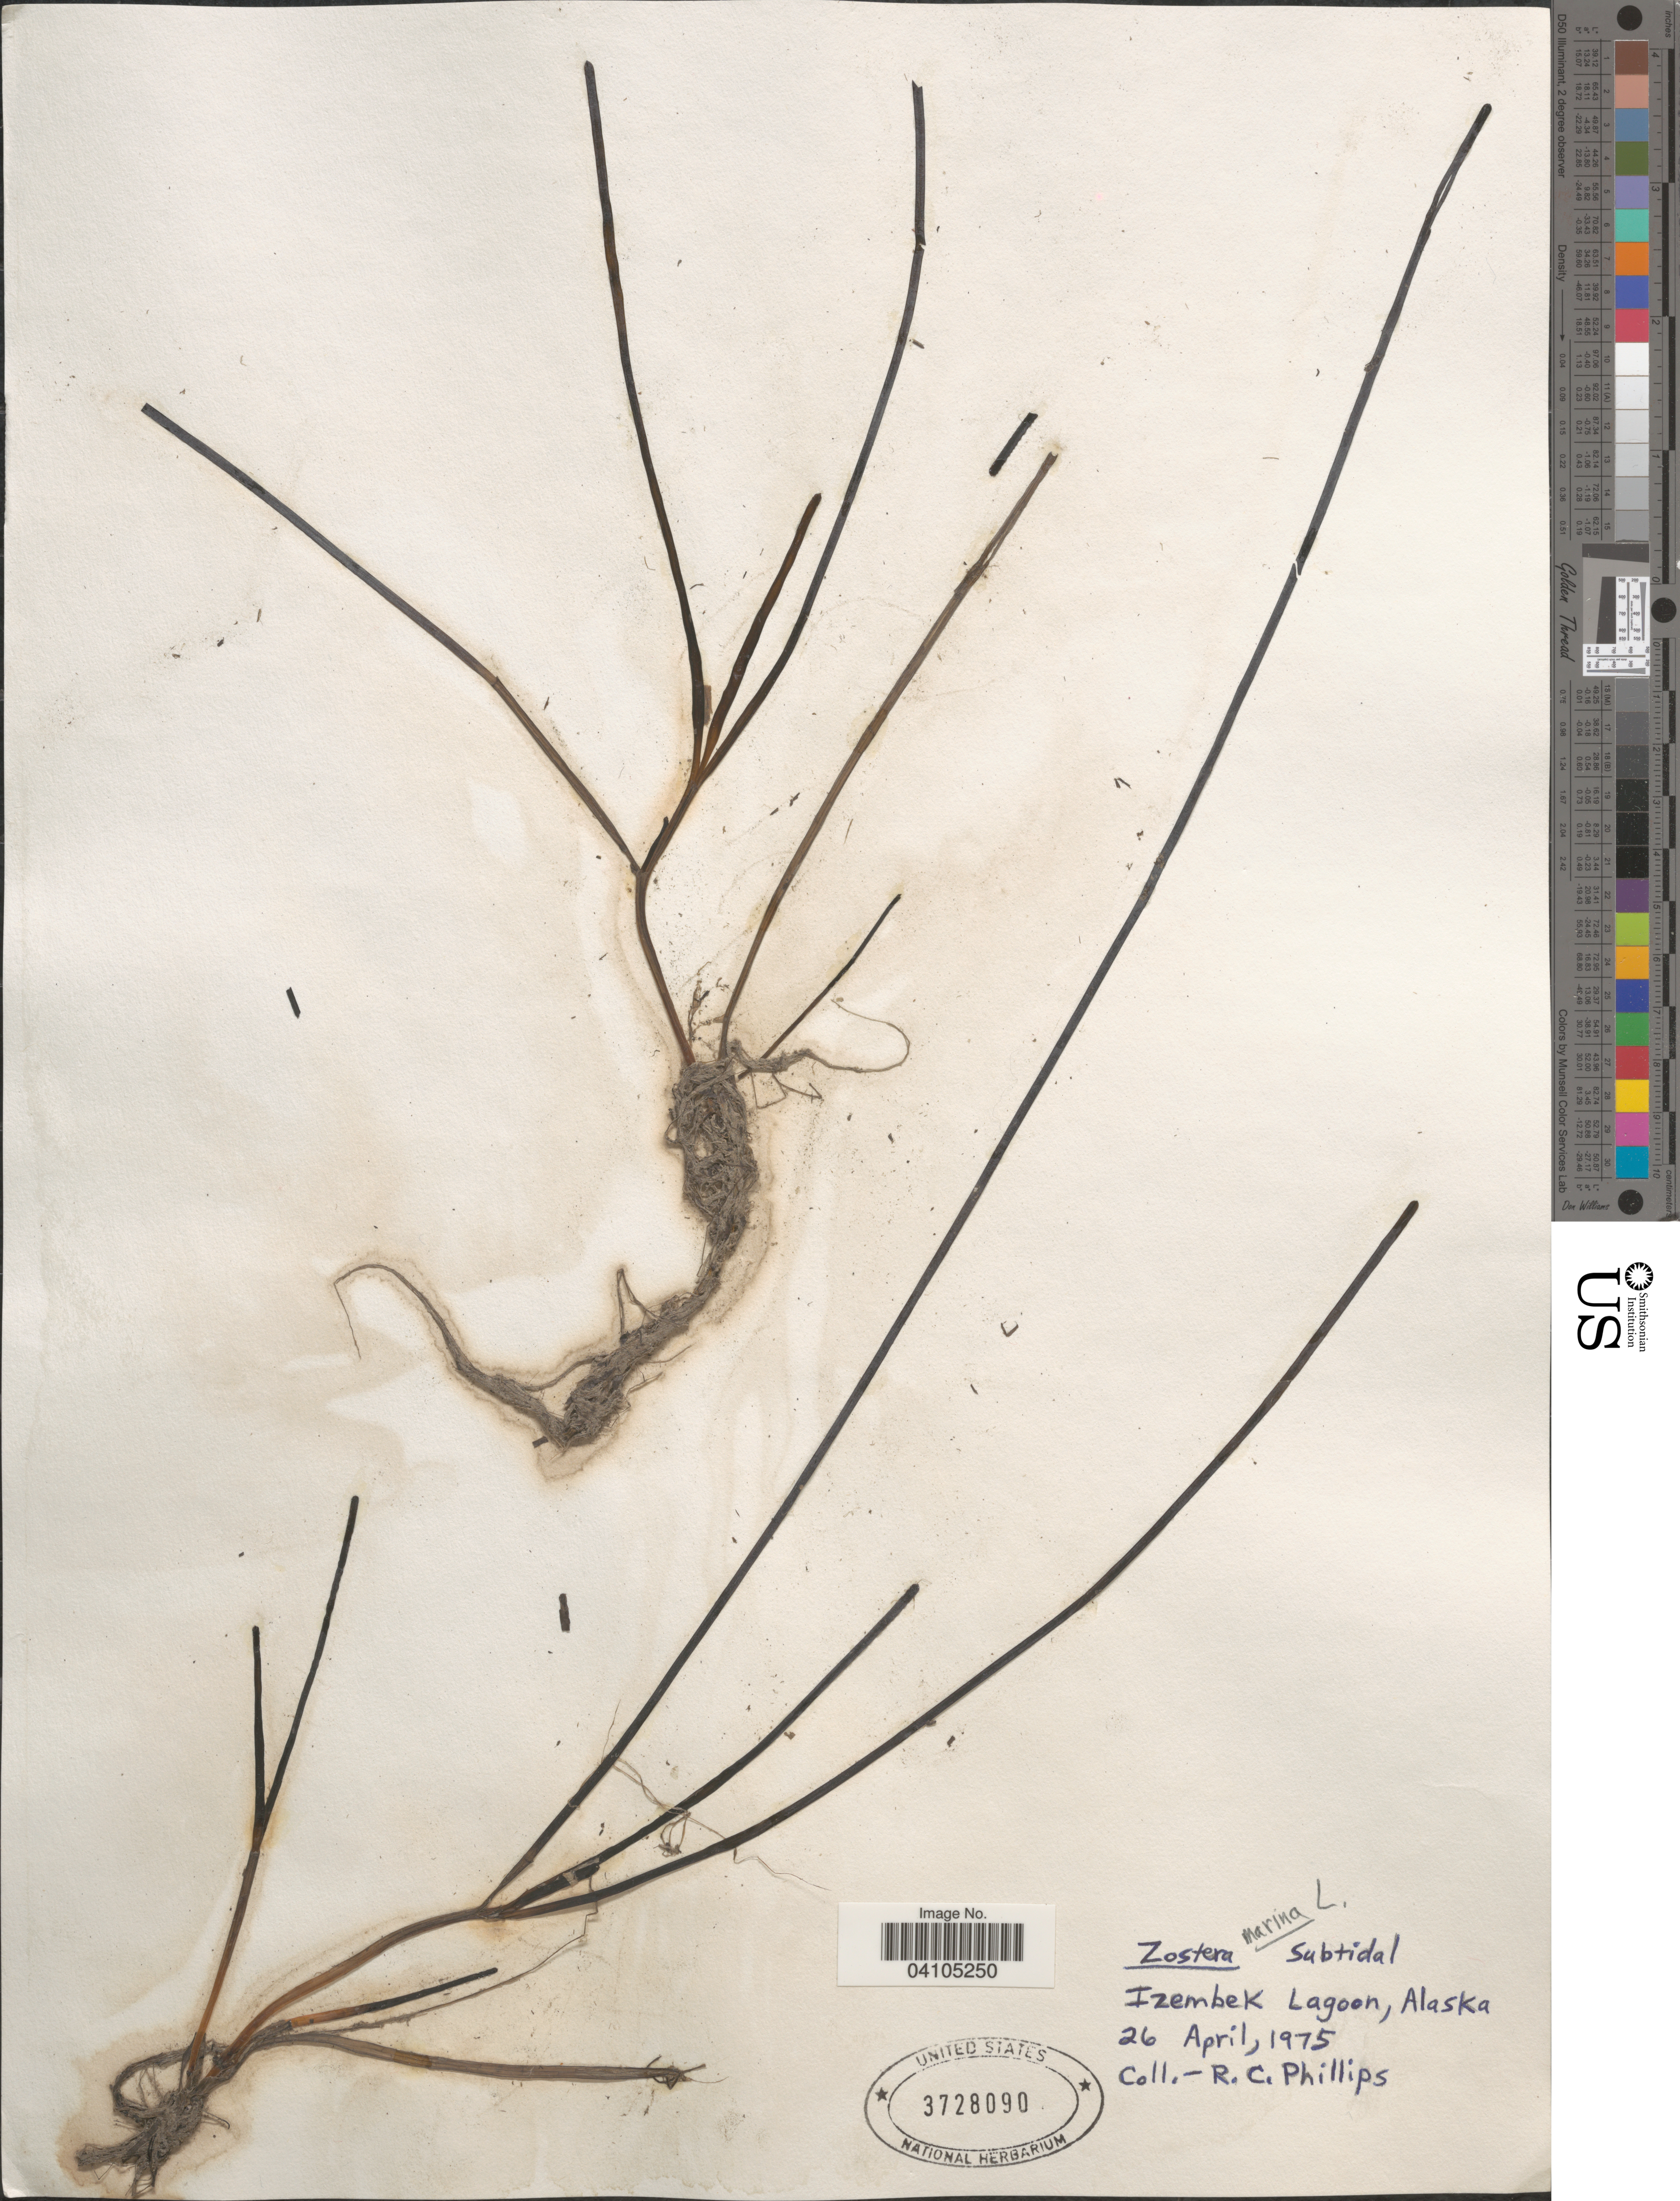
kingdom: Plantae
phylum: Tracheophyta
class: Liliopsida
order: Alismatales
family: Zosteraceae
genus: Zostera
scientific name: Zostera marina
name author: L.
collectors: R. C. Phillips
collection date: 1975-04-26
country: United States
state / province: Alaska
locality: Izembek Lagoon.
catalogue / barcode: US 3728090